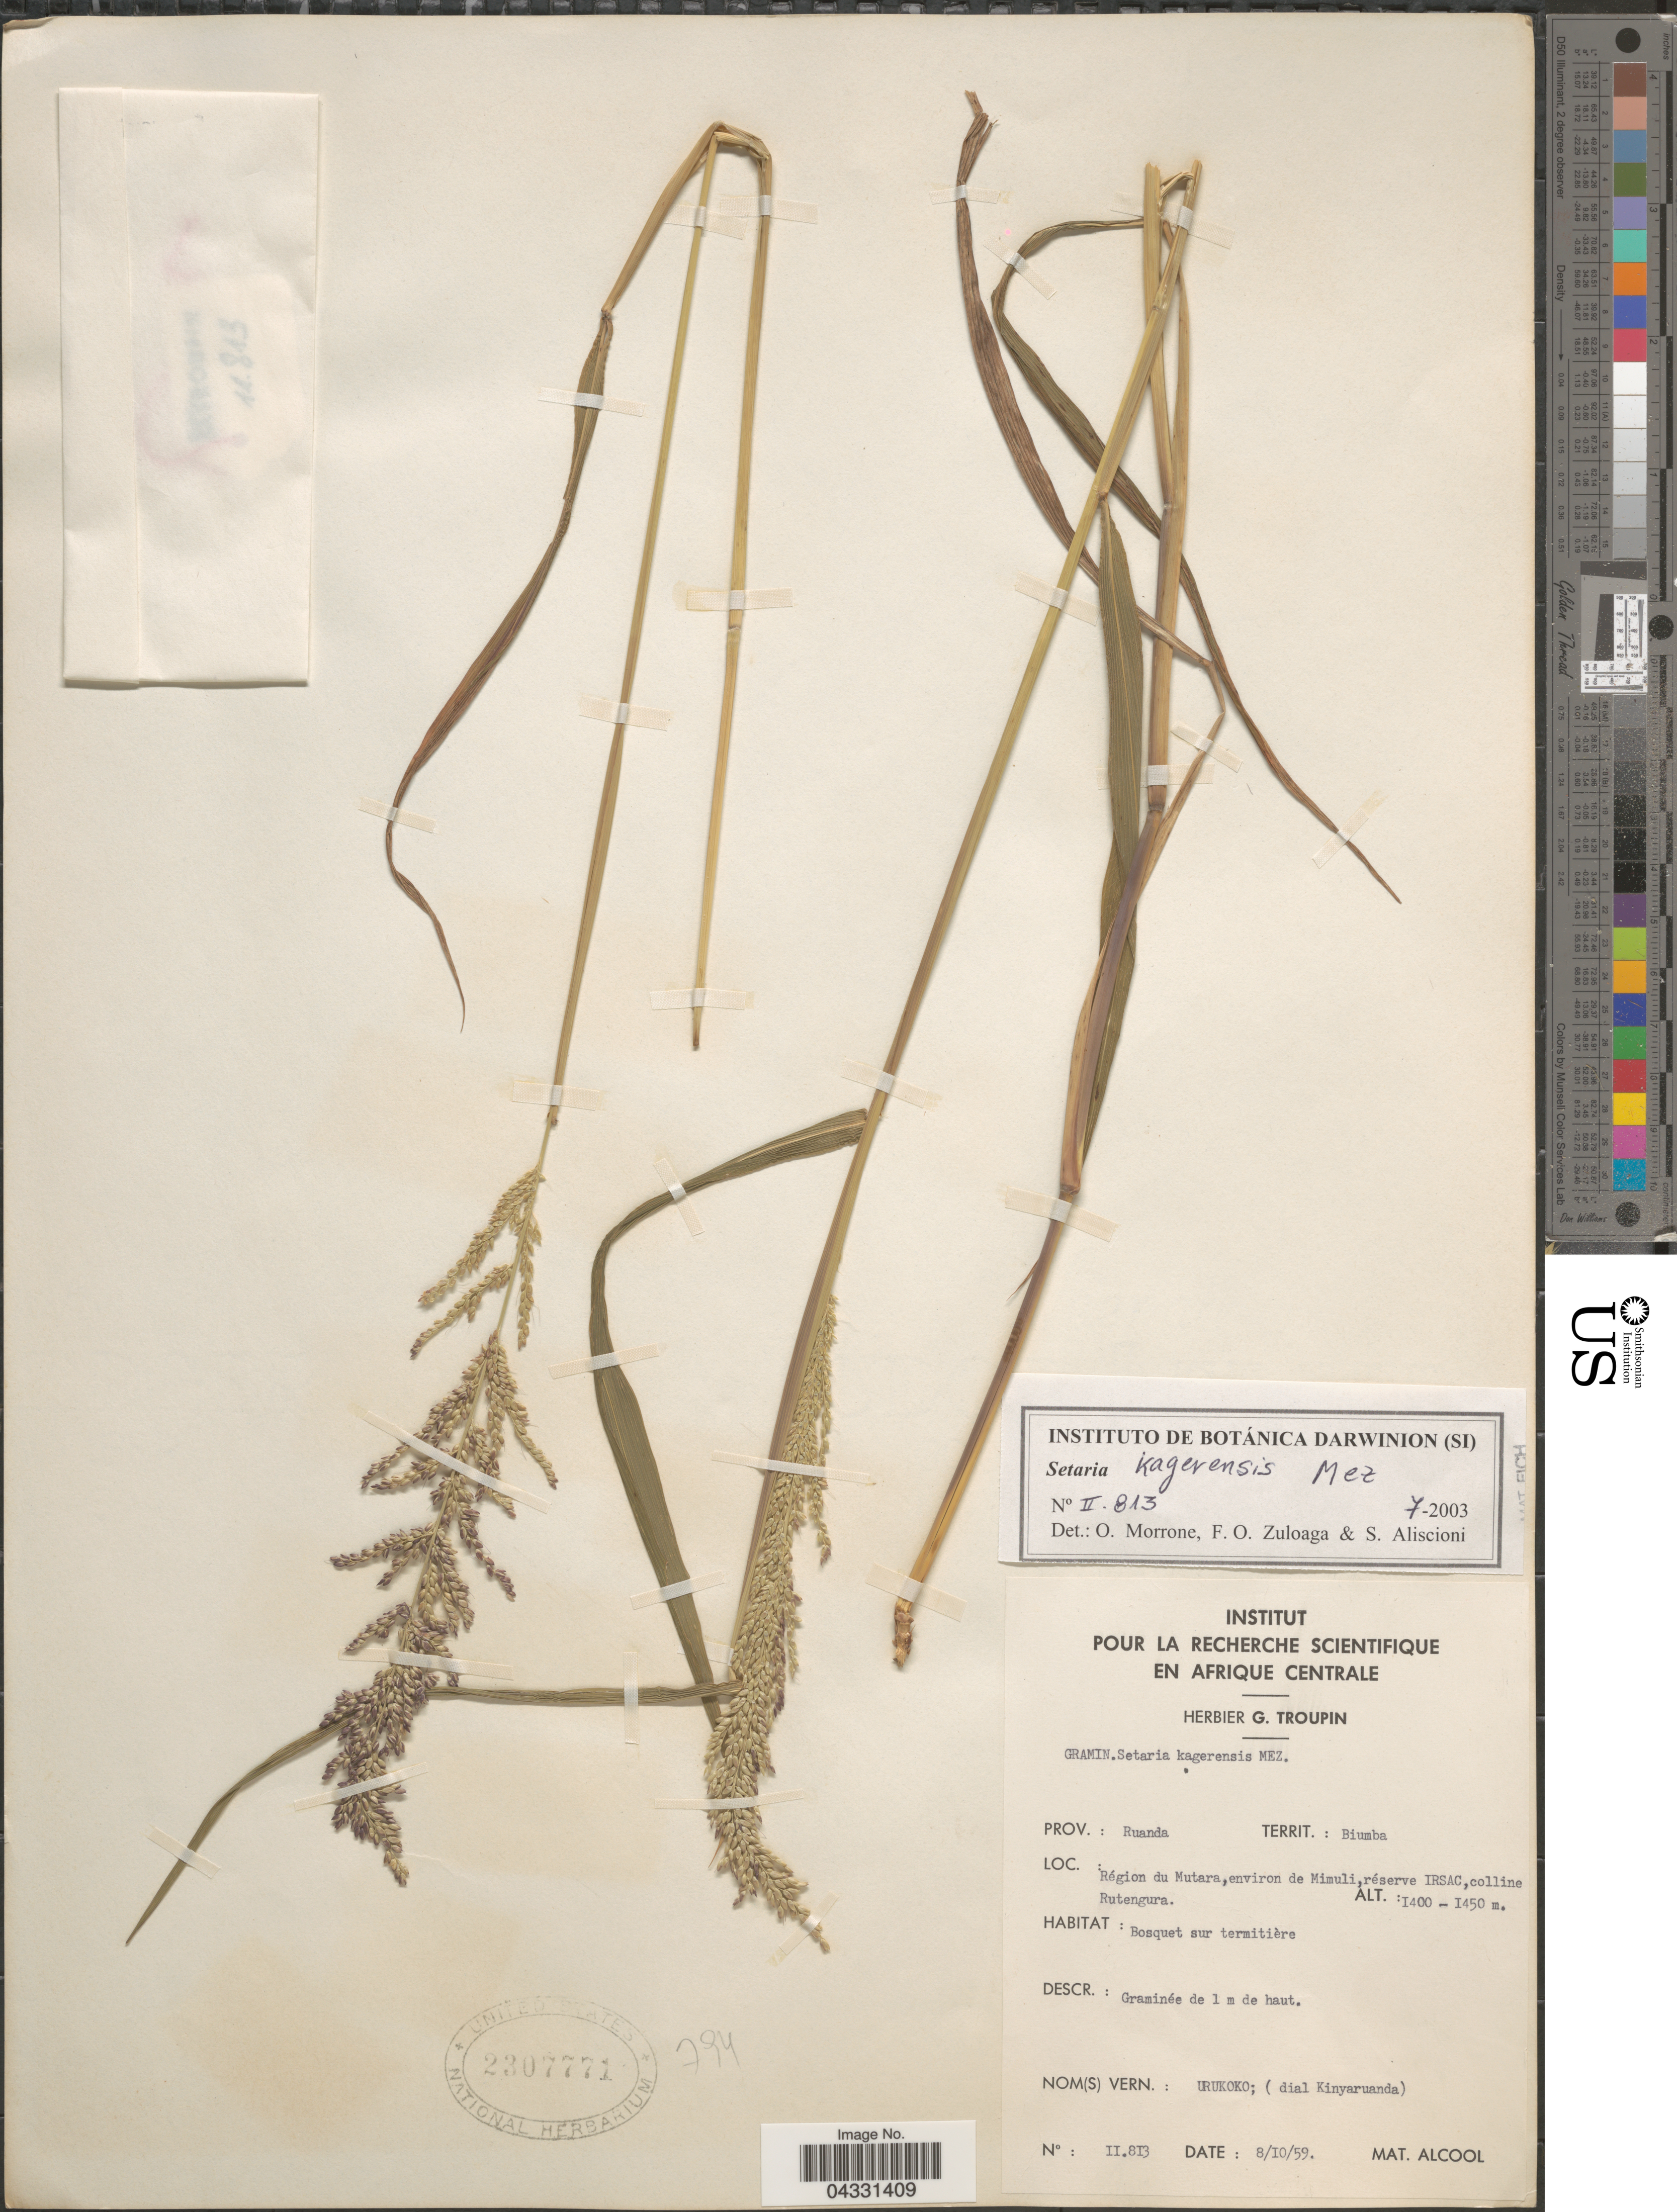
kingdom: Plantae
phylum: Tracheophyta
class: Liliopsida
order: Poales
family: Poaceae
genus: Setaria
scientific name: Setaria kagerensis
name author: Mez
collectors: ex herb. G. Troupin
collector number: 11813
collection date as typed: Transcribed d/m/y: 8/10/59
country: Rwanda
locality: Prov. Ruanda. Territ.: Biumba. Région du Mutara, environ de Mimuli, réserve IRSAC, colline Rutengura.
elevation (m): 1400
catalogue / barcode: US 2307771